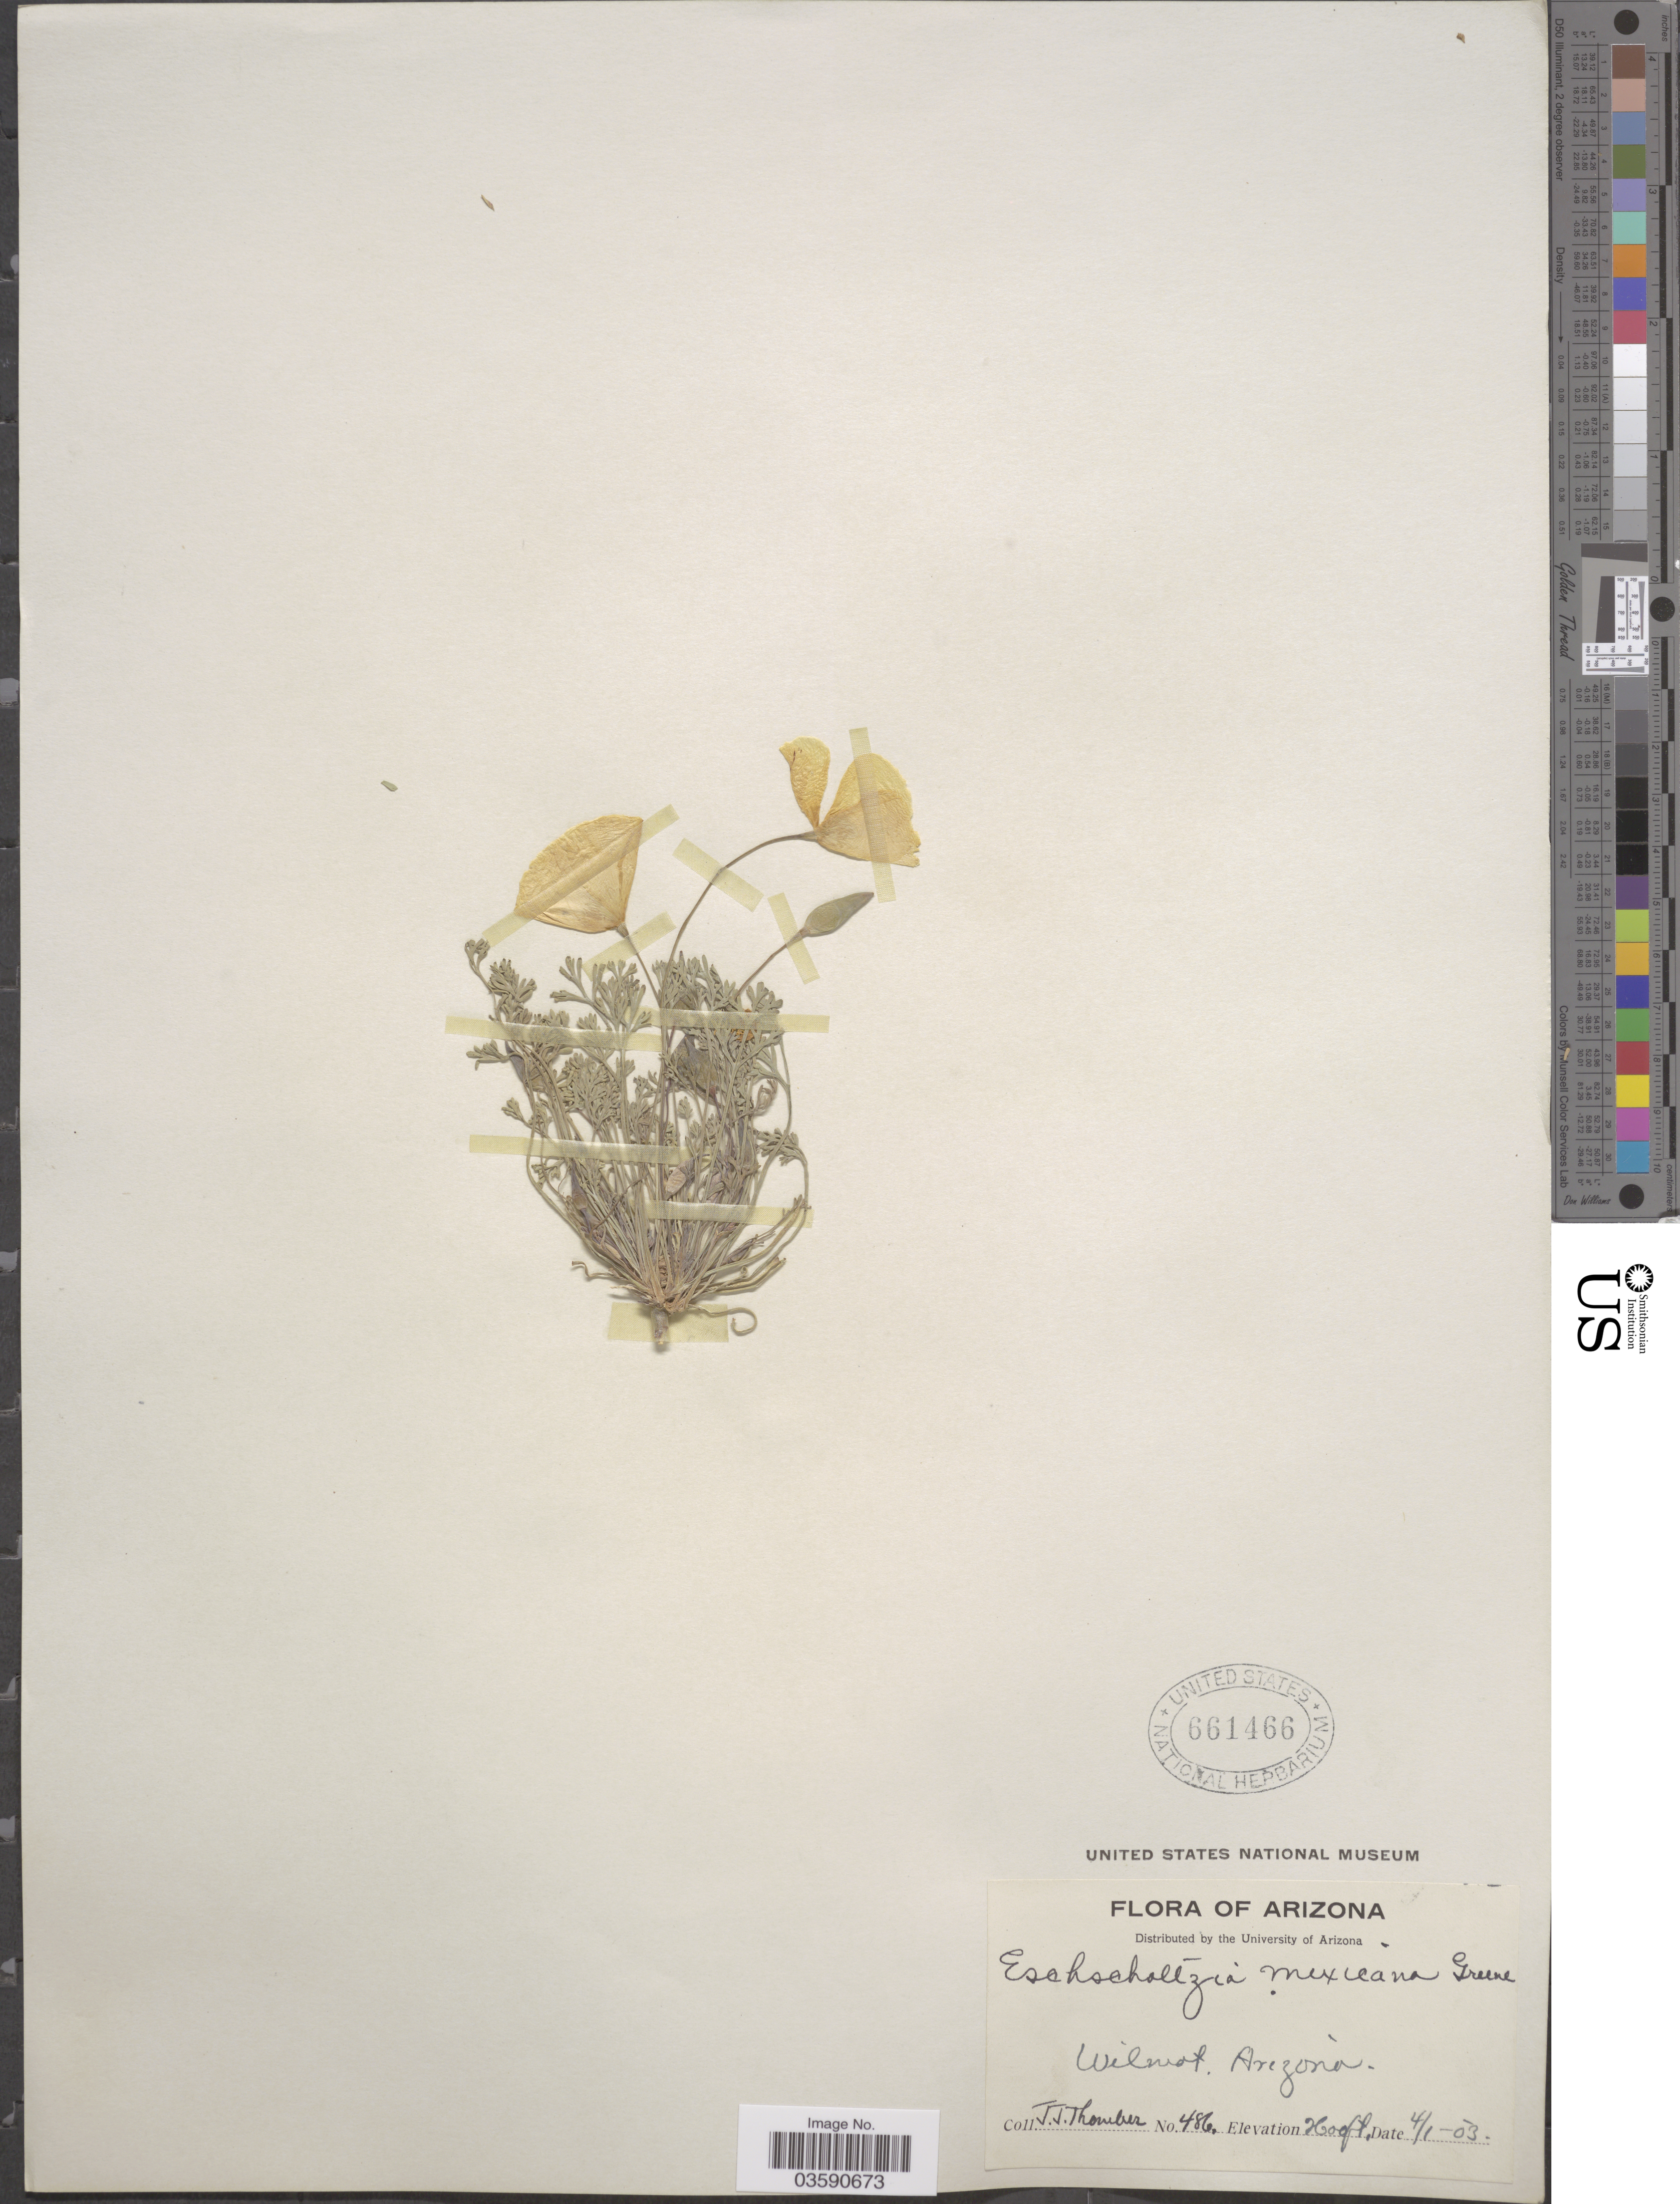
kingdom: Plantae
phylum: Tracheophyta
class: Magnoliopsida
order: Ranunculales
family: Papaveraceae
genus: Eschscholzia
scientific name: Eschscholzia mexicana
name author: Greene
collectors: J. Thornber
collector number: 486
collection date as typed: Transcribed d/m/y: 1/4/3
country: United States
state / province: Arizona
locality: Wilmot.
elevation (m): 792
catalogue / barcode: US 661466